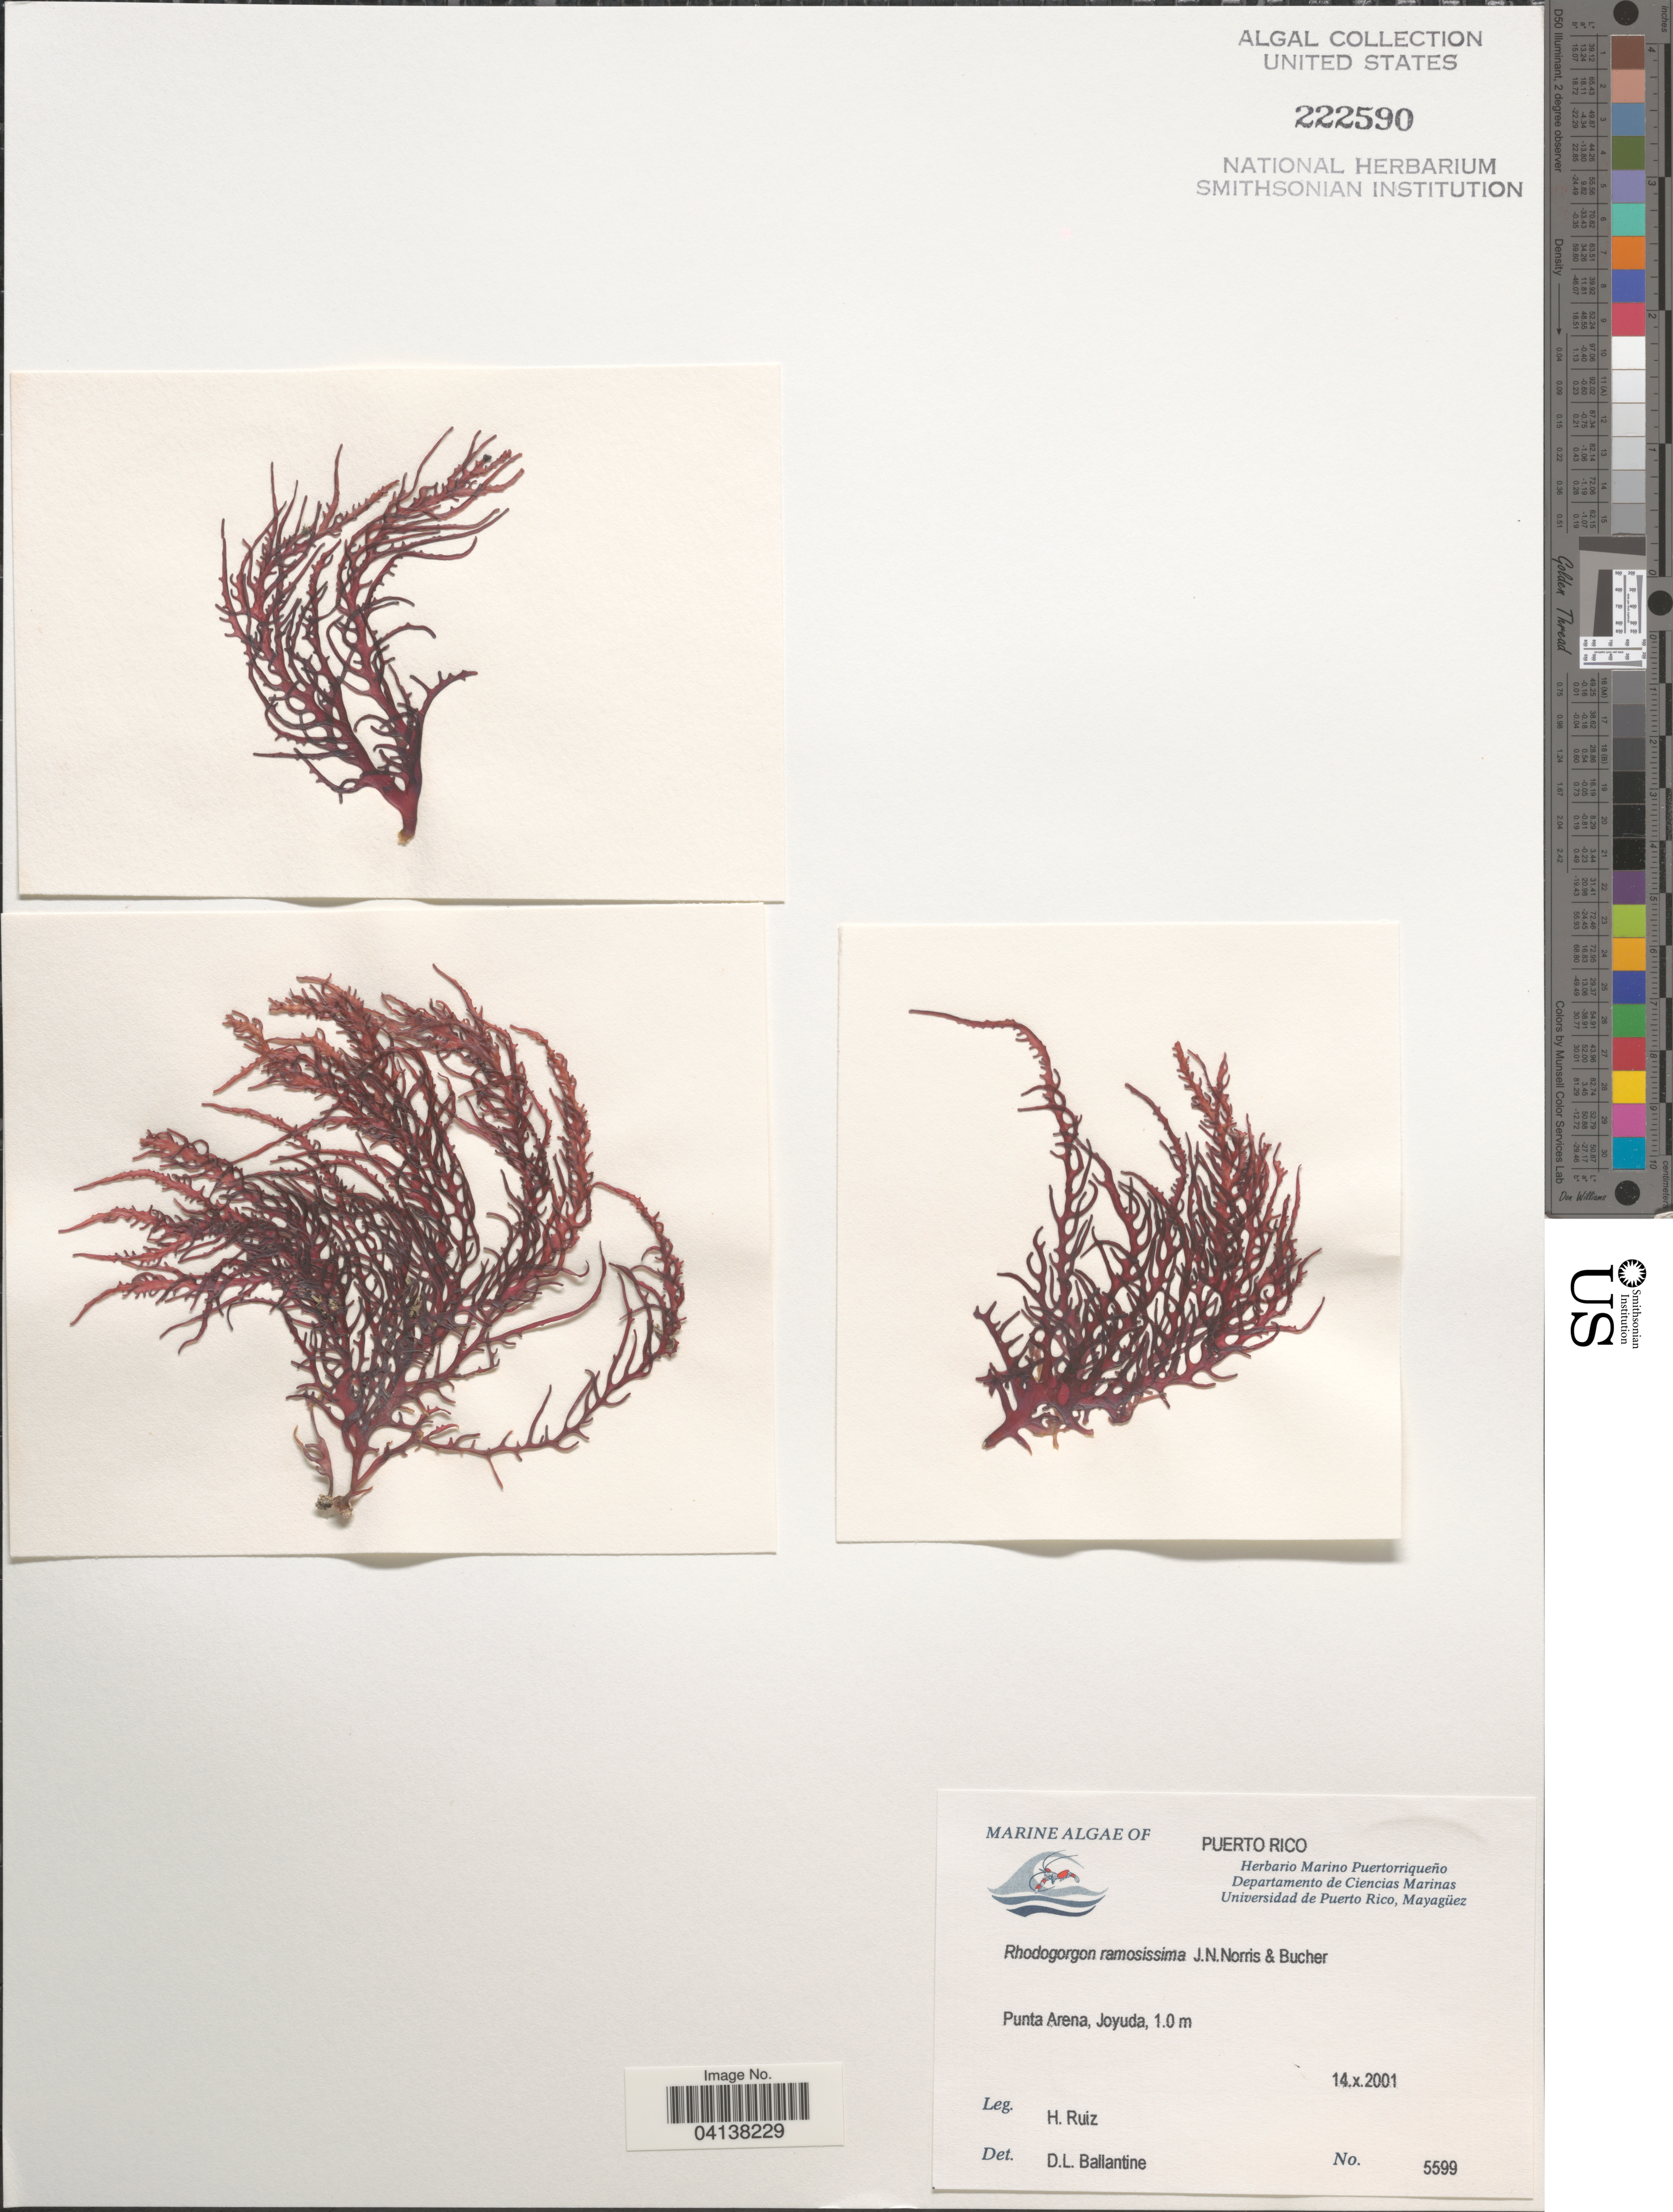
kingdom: Plantae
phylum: Rhodophyta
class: Florideophyceae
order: Rhodogorgonales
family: Rhodogorgonaceae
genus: Rhodogorgon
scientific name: Rhodogorgon ramosissima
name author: J.N. Norris & K.E. Bucher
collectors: H. Ruiz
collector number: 5599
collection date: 2001-10-14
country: Puerto Rico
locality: Punta Arena, Joyuda.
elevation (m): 1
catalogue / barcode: US 222590